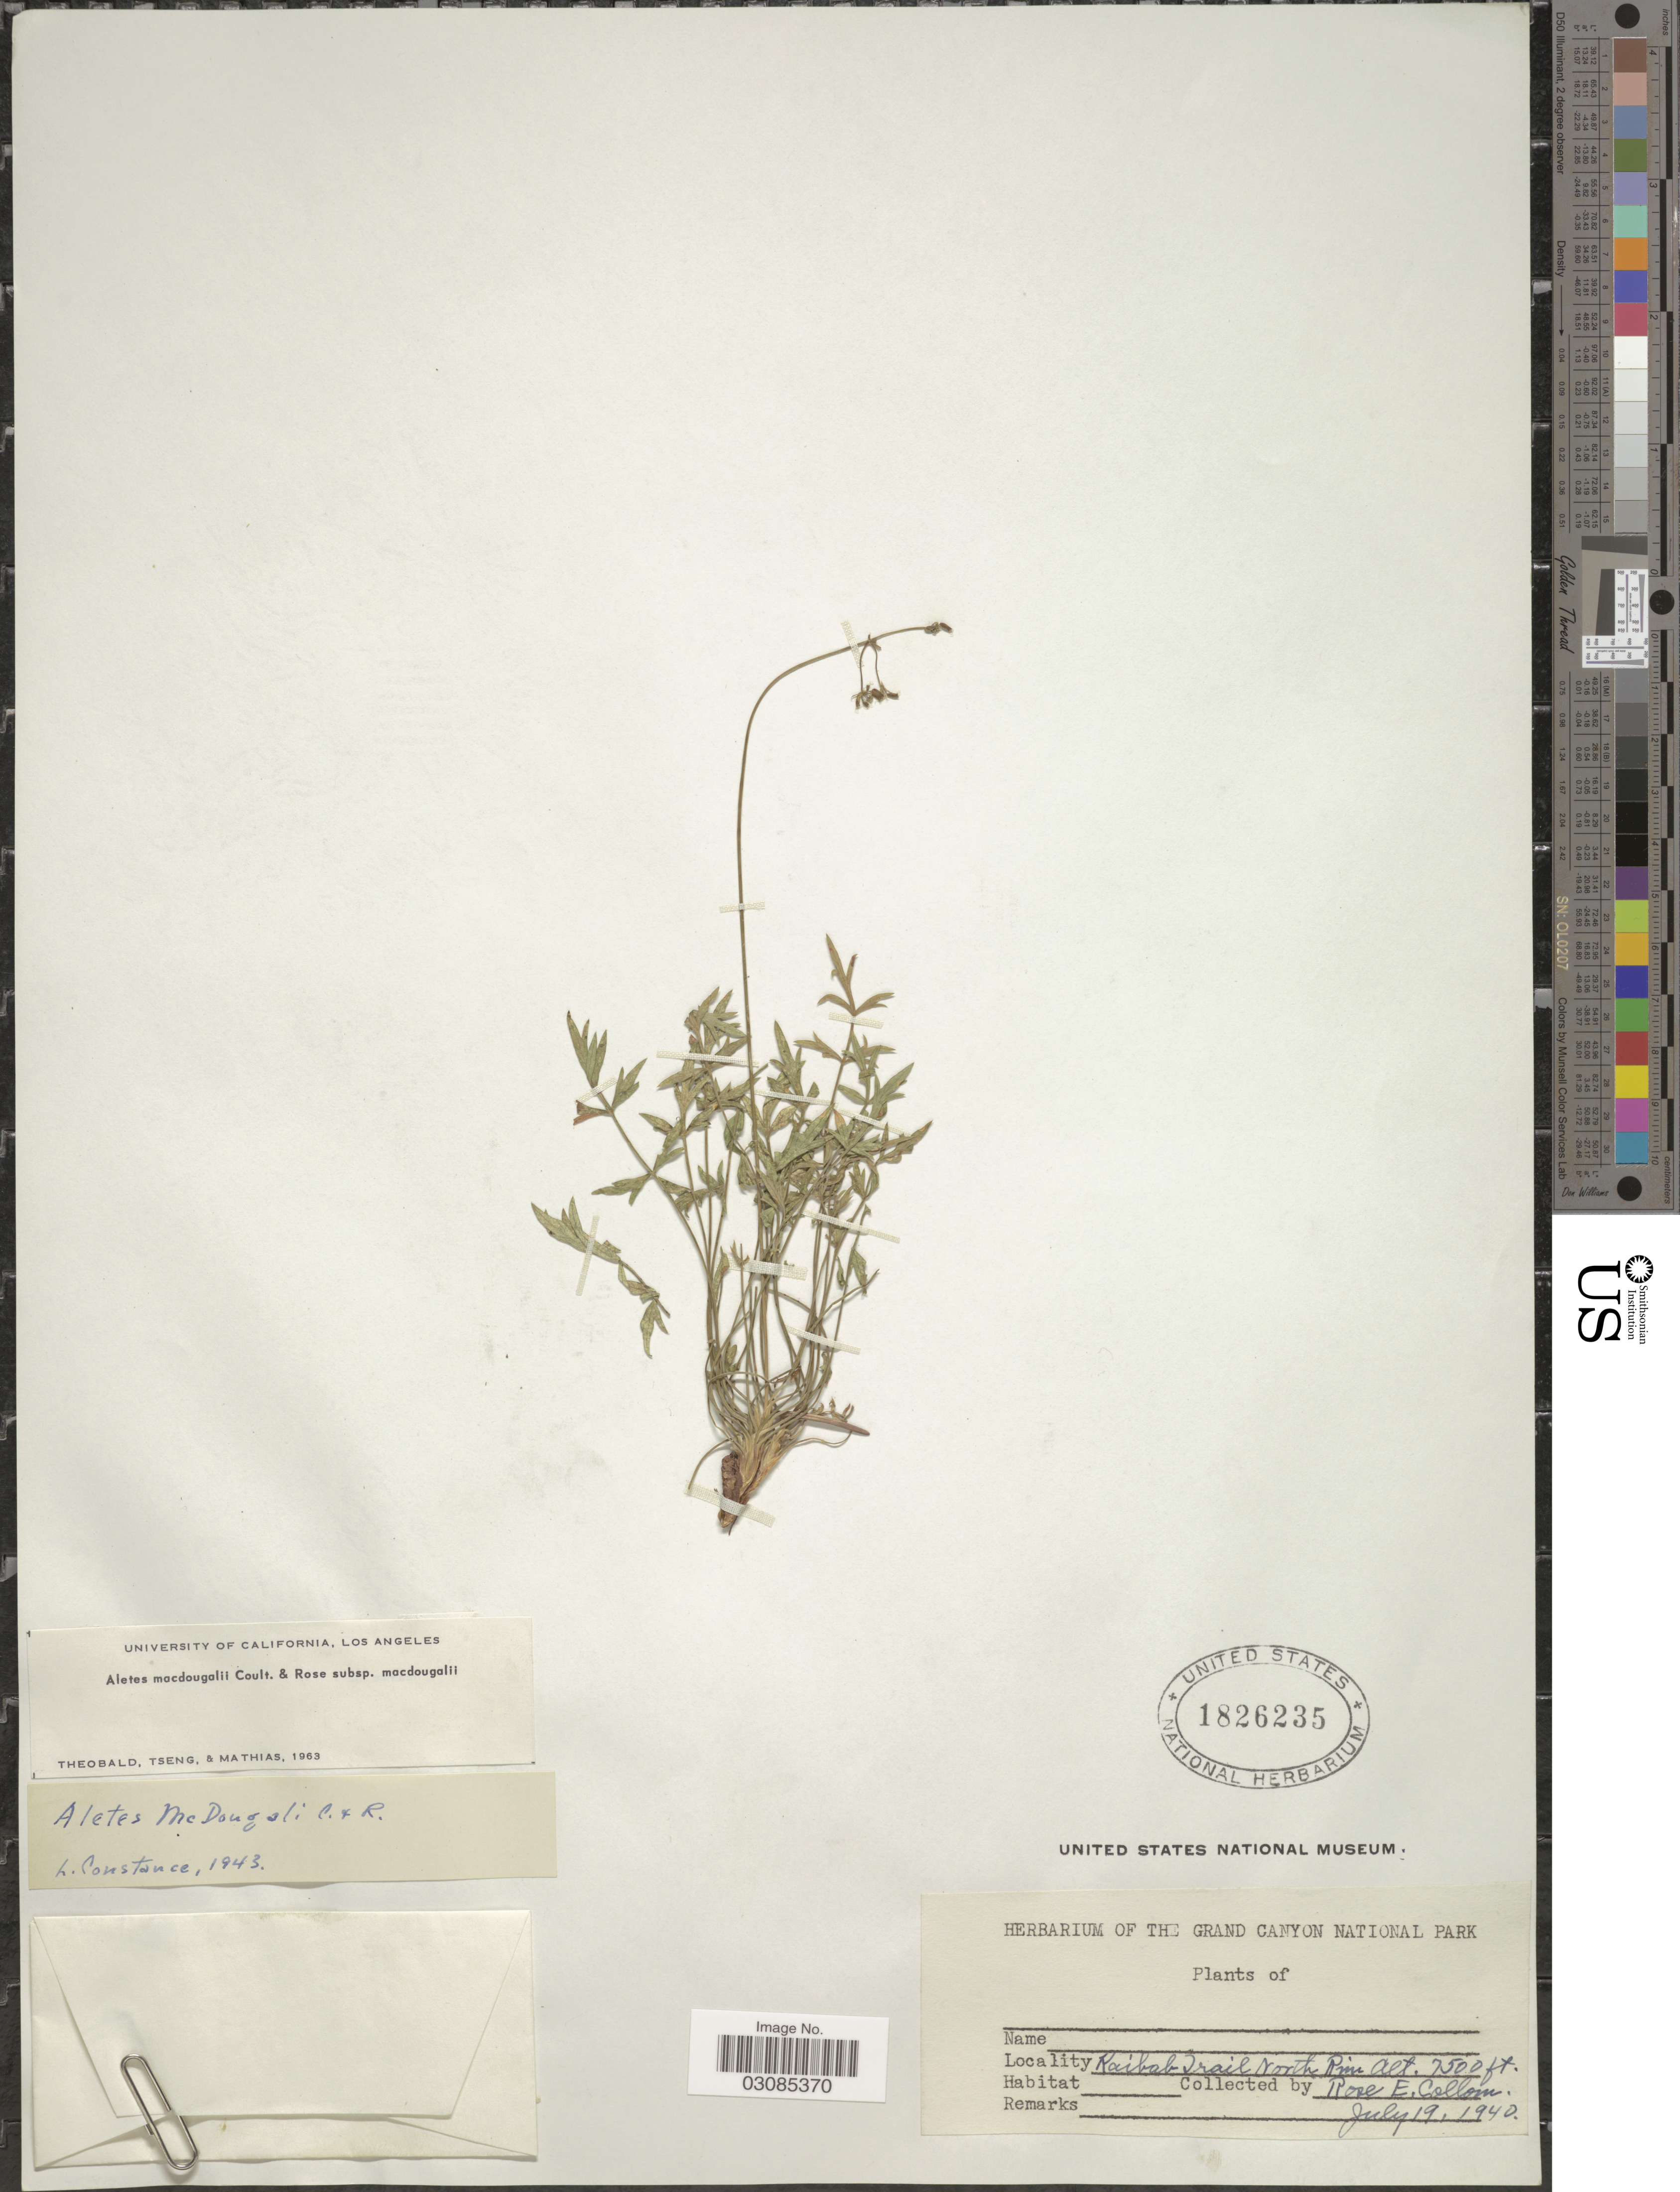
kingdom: Plantae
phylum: Tracheophyta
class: Magnoliopsida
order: Apiales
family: Apiaceae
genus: Aletes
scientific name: Aletes macdougalii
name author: J.M. Coult. & Rose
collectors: R. E. Collom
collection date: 1940-07-19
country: United States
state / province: Arizona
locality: Kaibab Trail North Rim.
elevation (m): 2286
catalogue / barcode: US 1826235